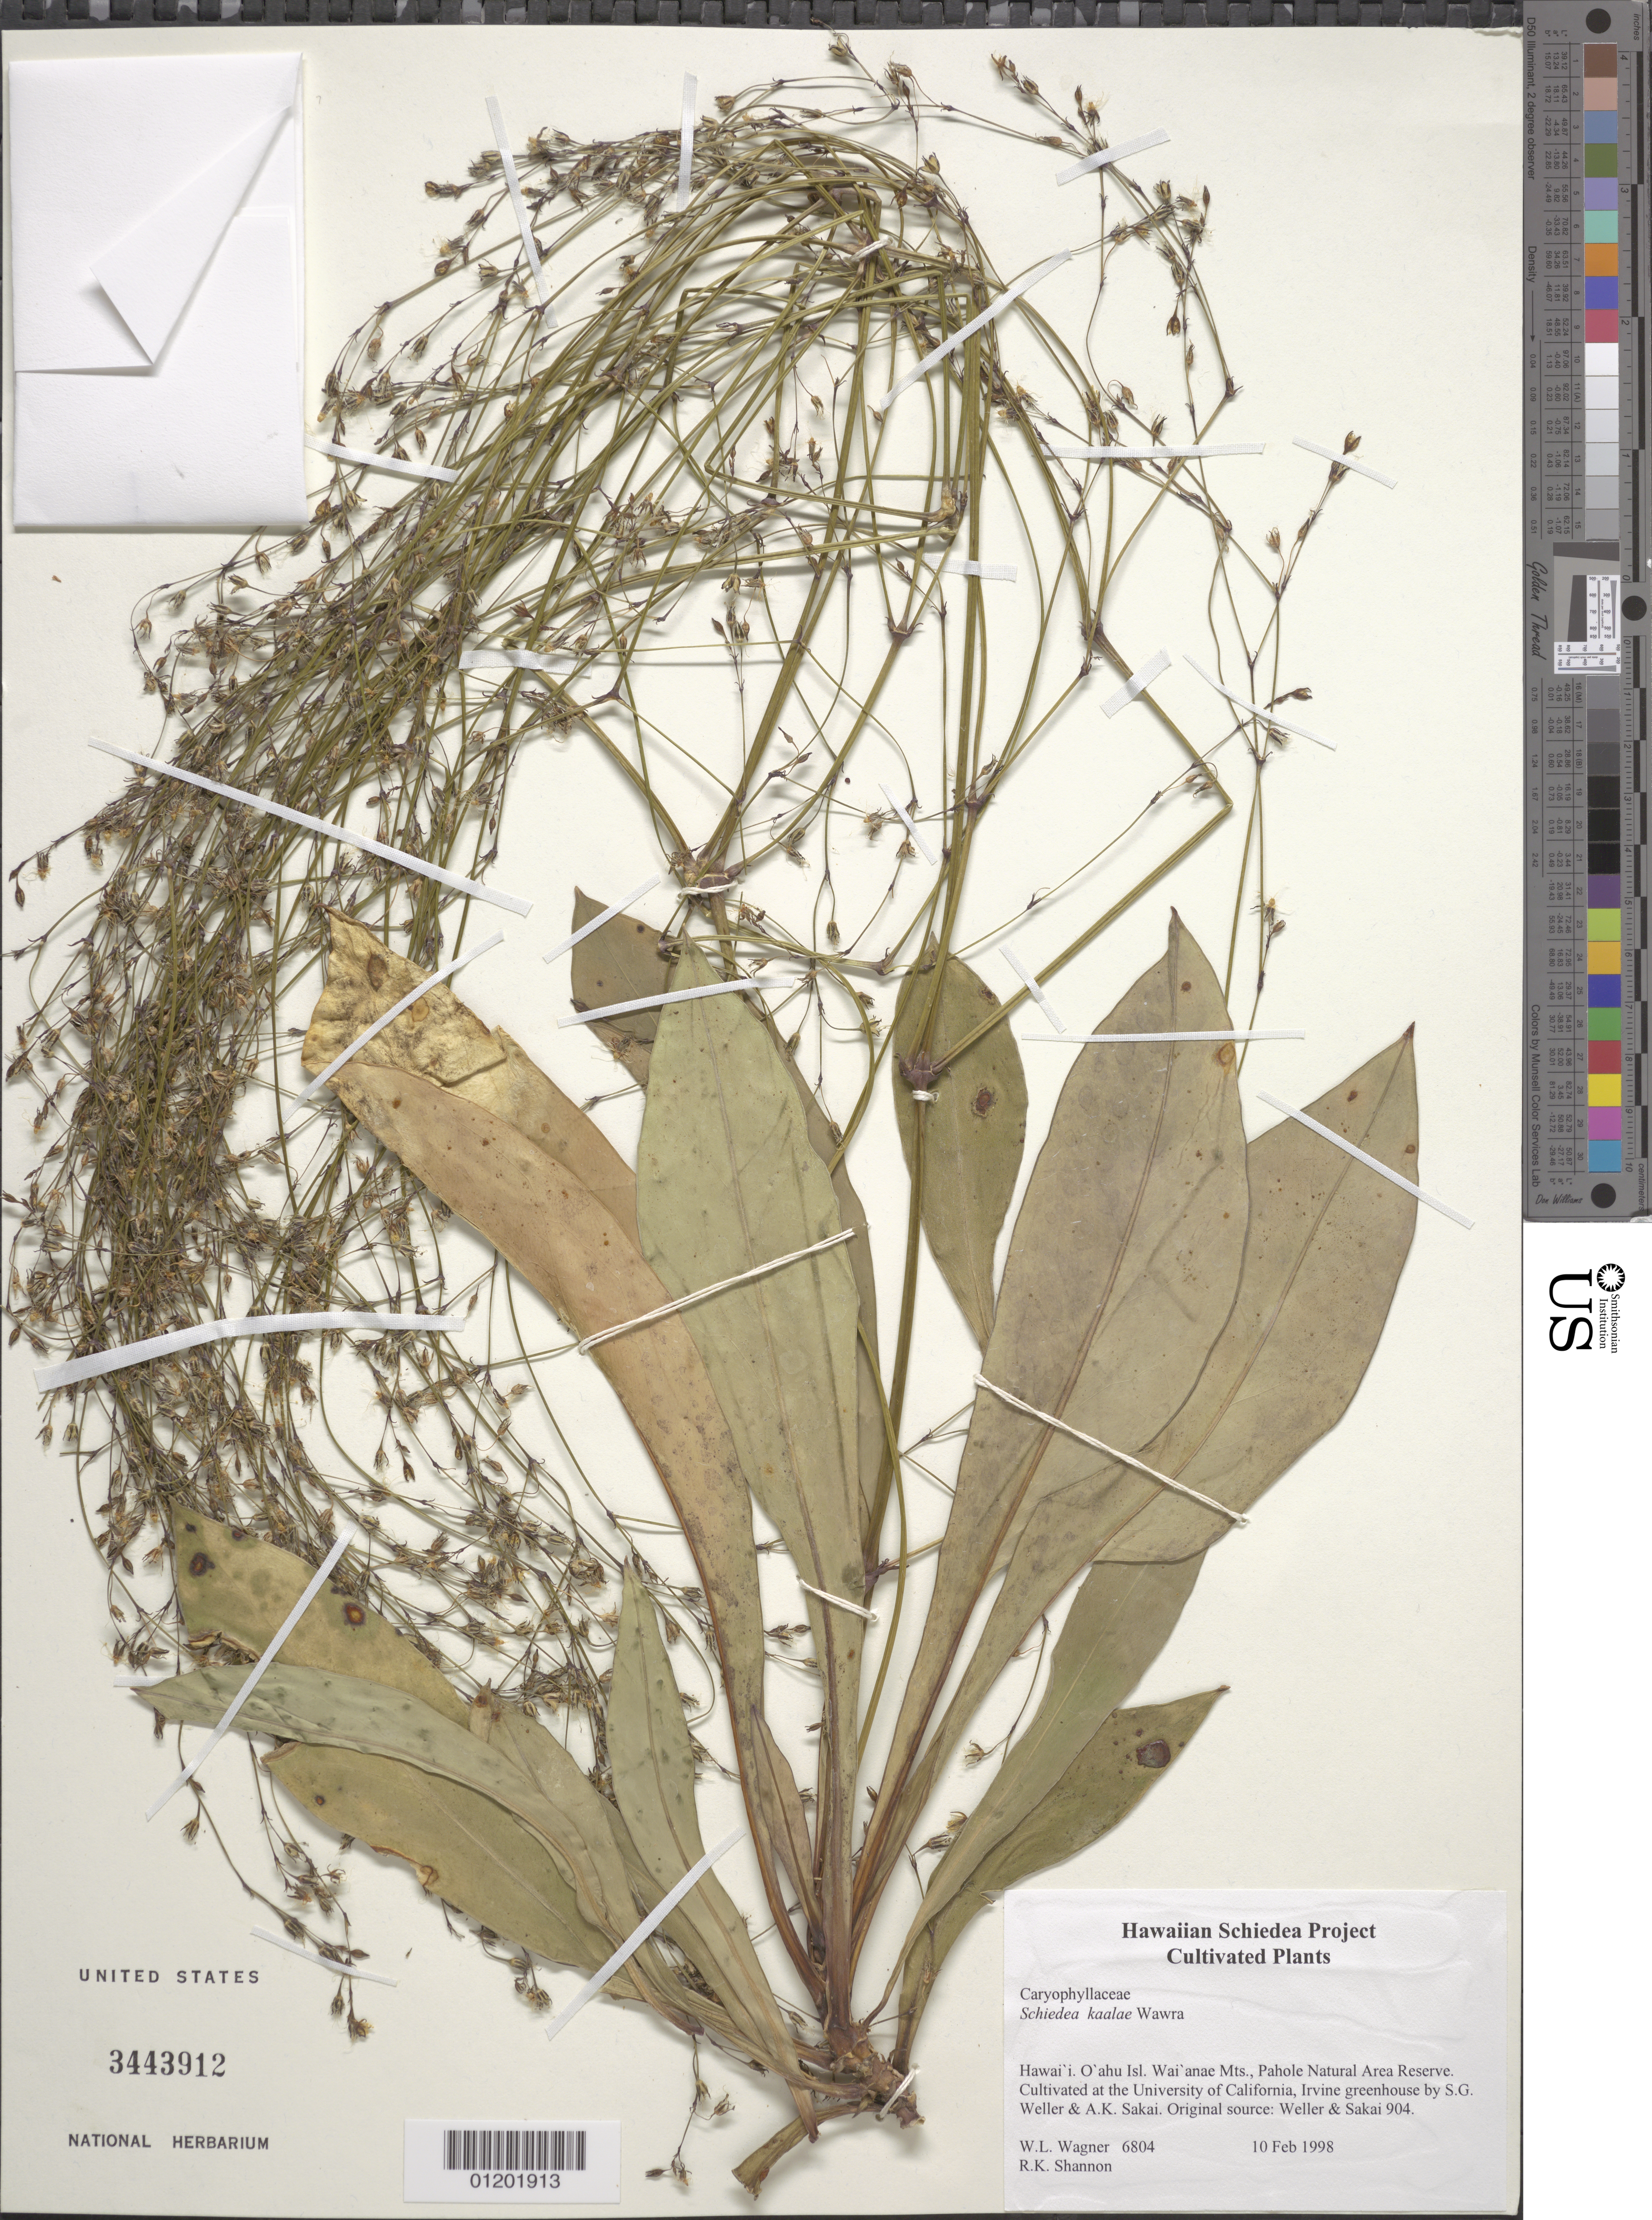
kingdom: Plantae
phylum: Tracheophyta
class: Magnoliopsida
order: Caryophyllales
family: Caryophyllaceae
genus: Schiedea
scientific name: Schiedea kaalae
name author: Wawra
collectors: W. L. Wagner & R. Shannon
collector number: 6804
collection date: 1998-02-10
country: United States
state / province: California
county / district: Orange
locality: University of California, Irvine greenhouse.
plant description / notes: Cultivated at the University of California, Irvine greenhouse by S.G. Weller & A.K. Sakai. Original source: Weller & Sakai 904.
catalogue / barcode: US 3443912